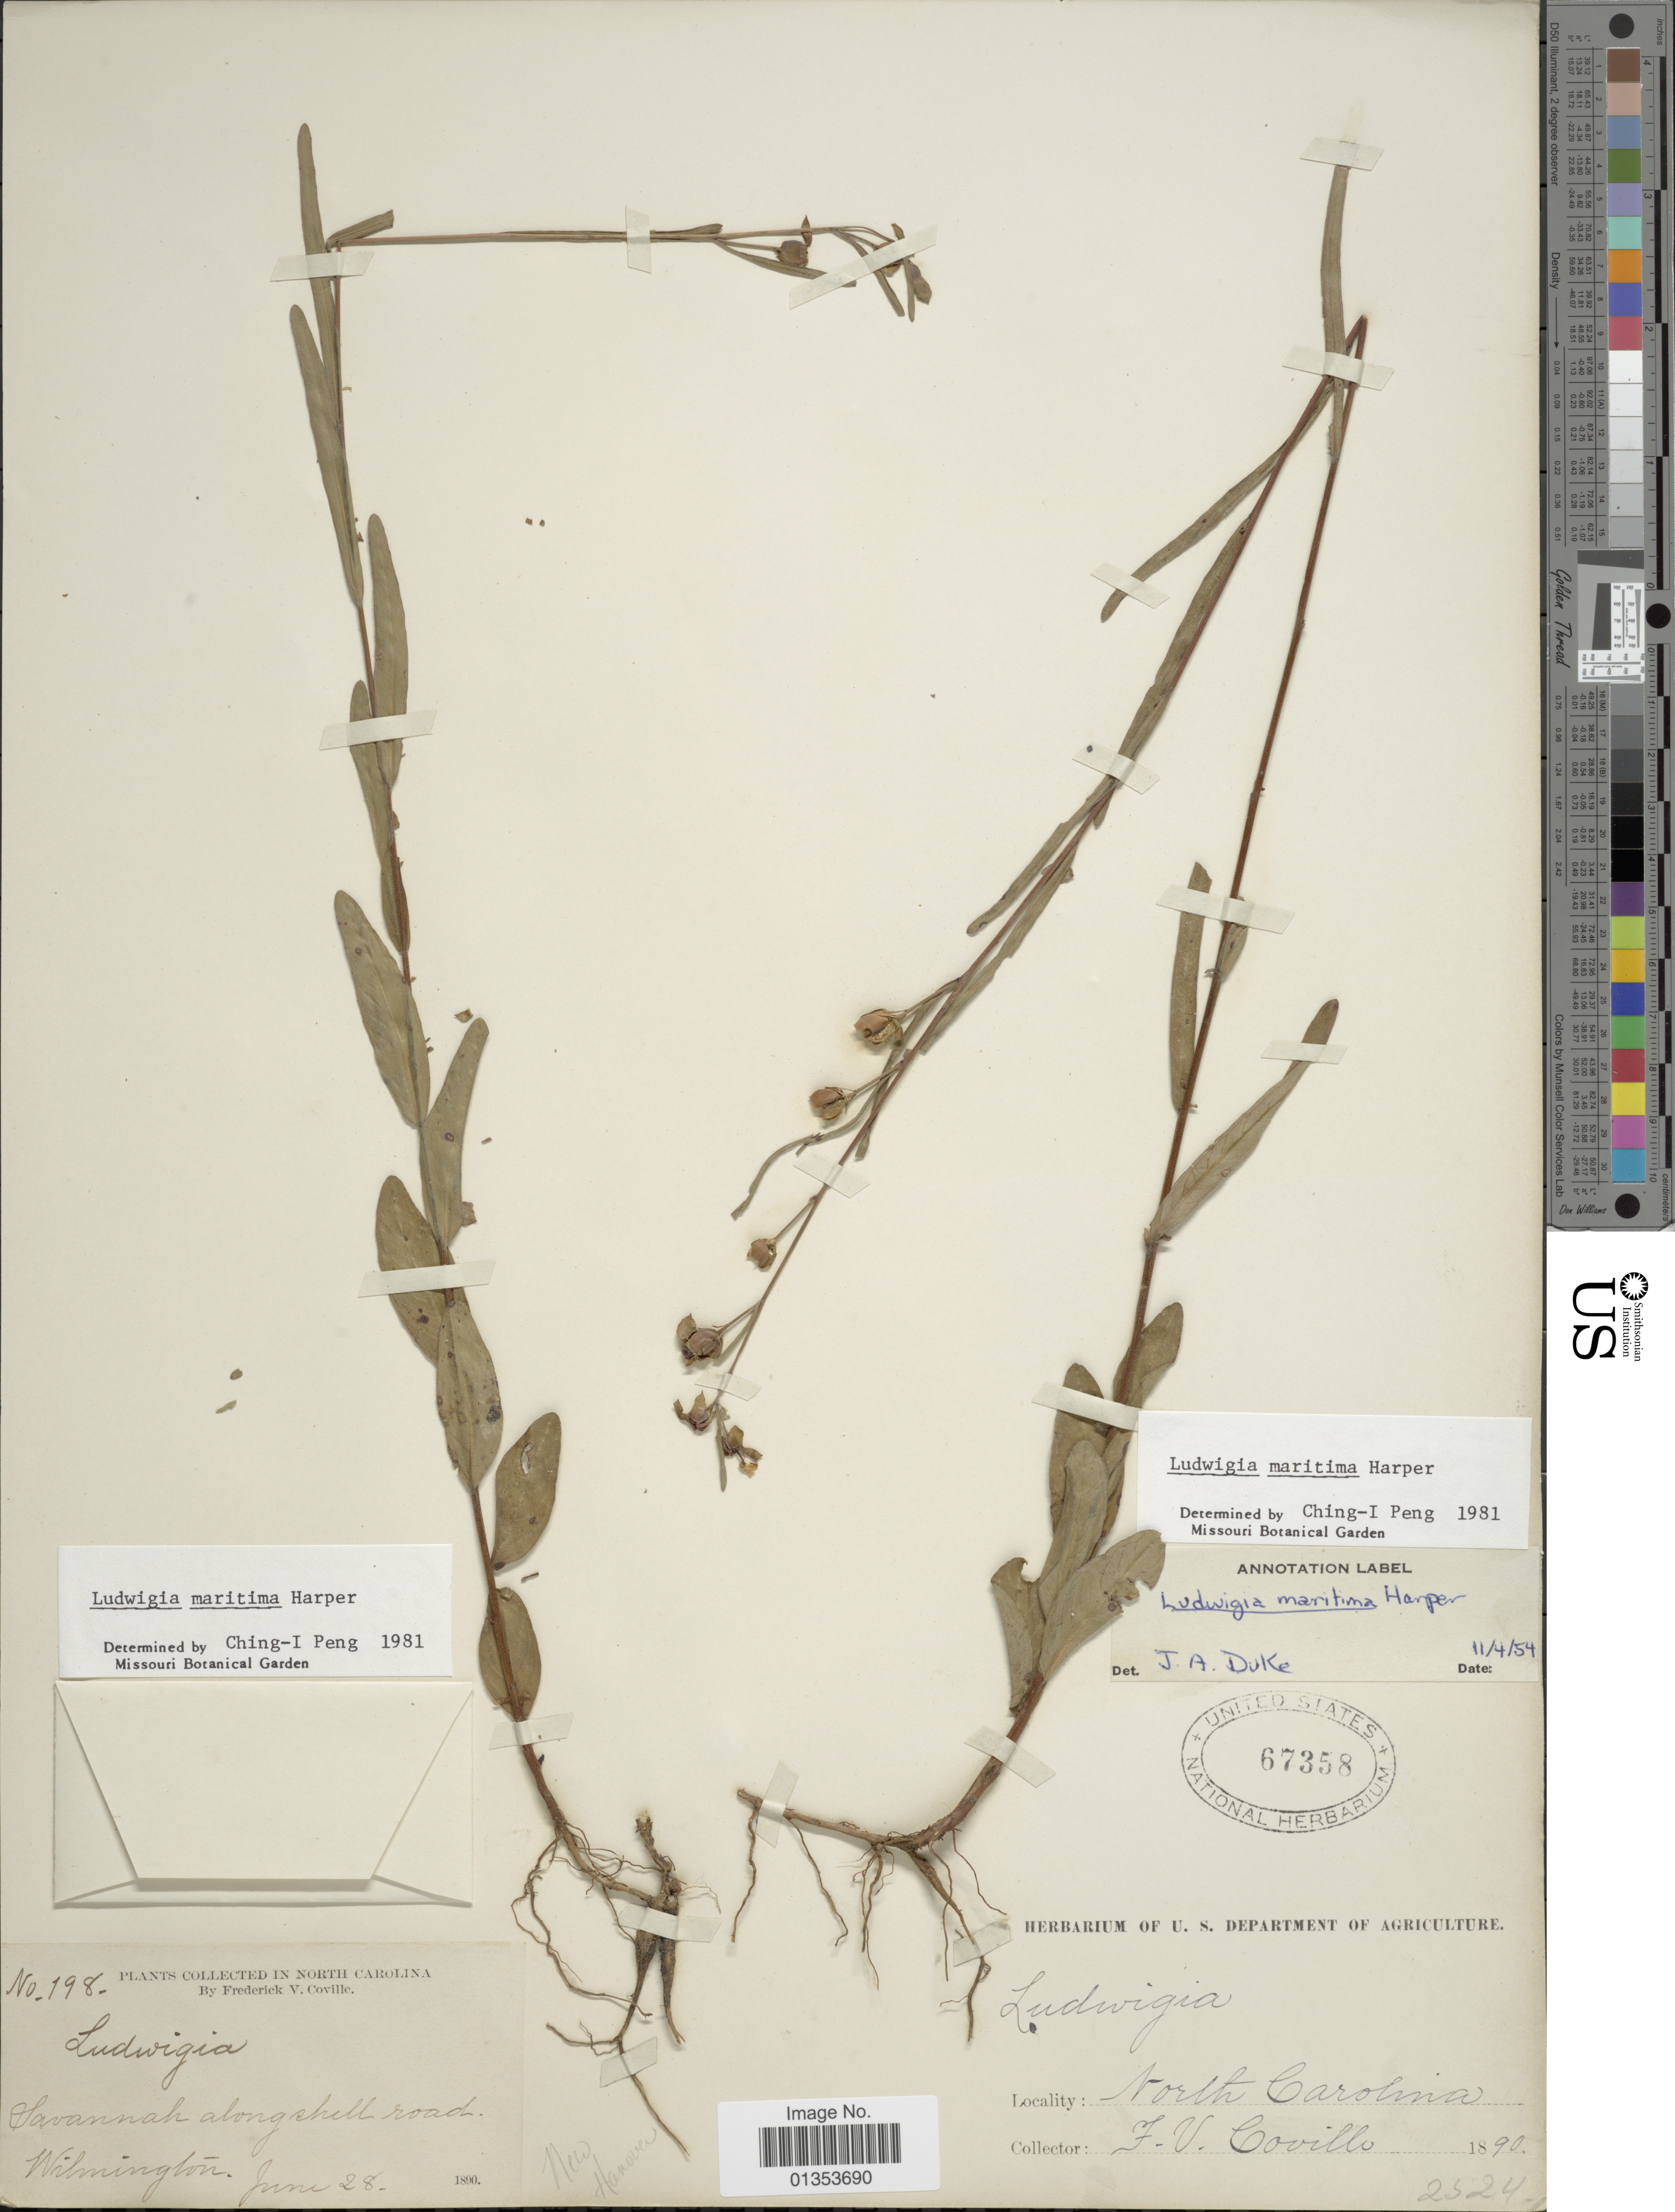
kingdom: Plantae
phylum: Tracheophyta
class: Magnoliopsida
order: Myrtales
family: Onagraceae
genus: Ludwigia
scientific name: Ludwigia alternifolia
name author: L.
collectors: F. V. Coville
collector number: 198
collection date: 1890-06-28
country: United States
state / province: North Carolina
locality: Savannah along chill road, Wilmington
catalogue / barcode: US 67358